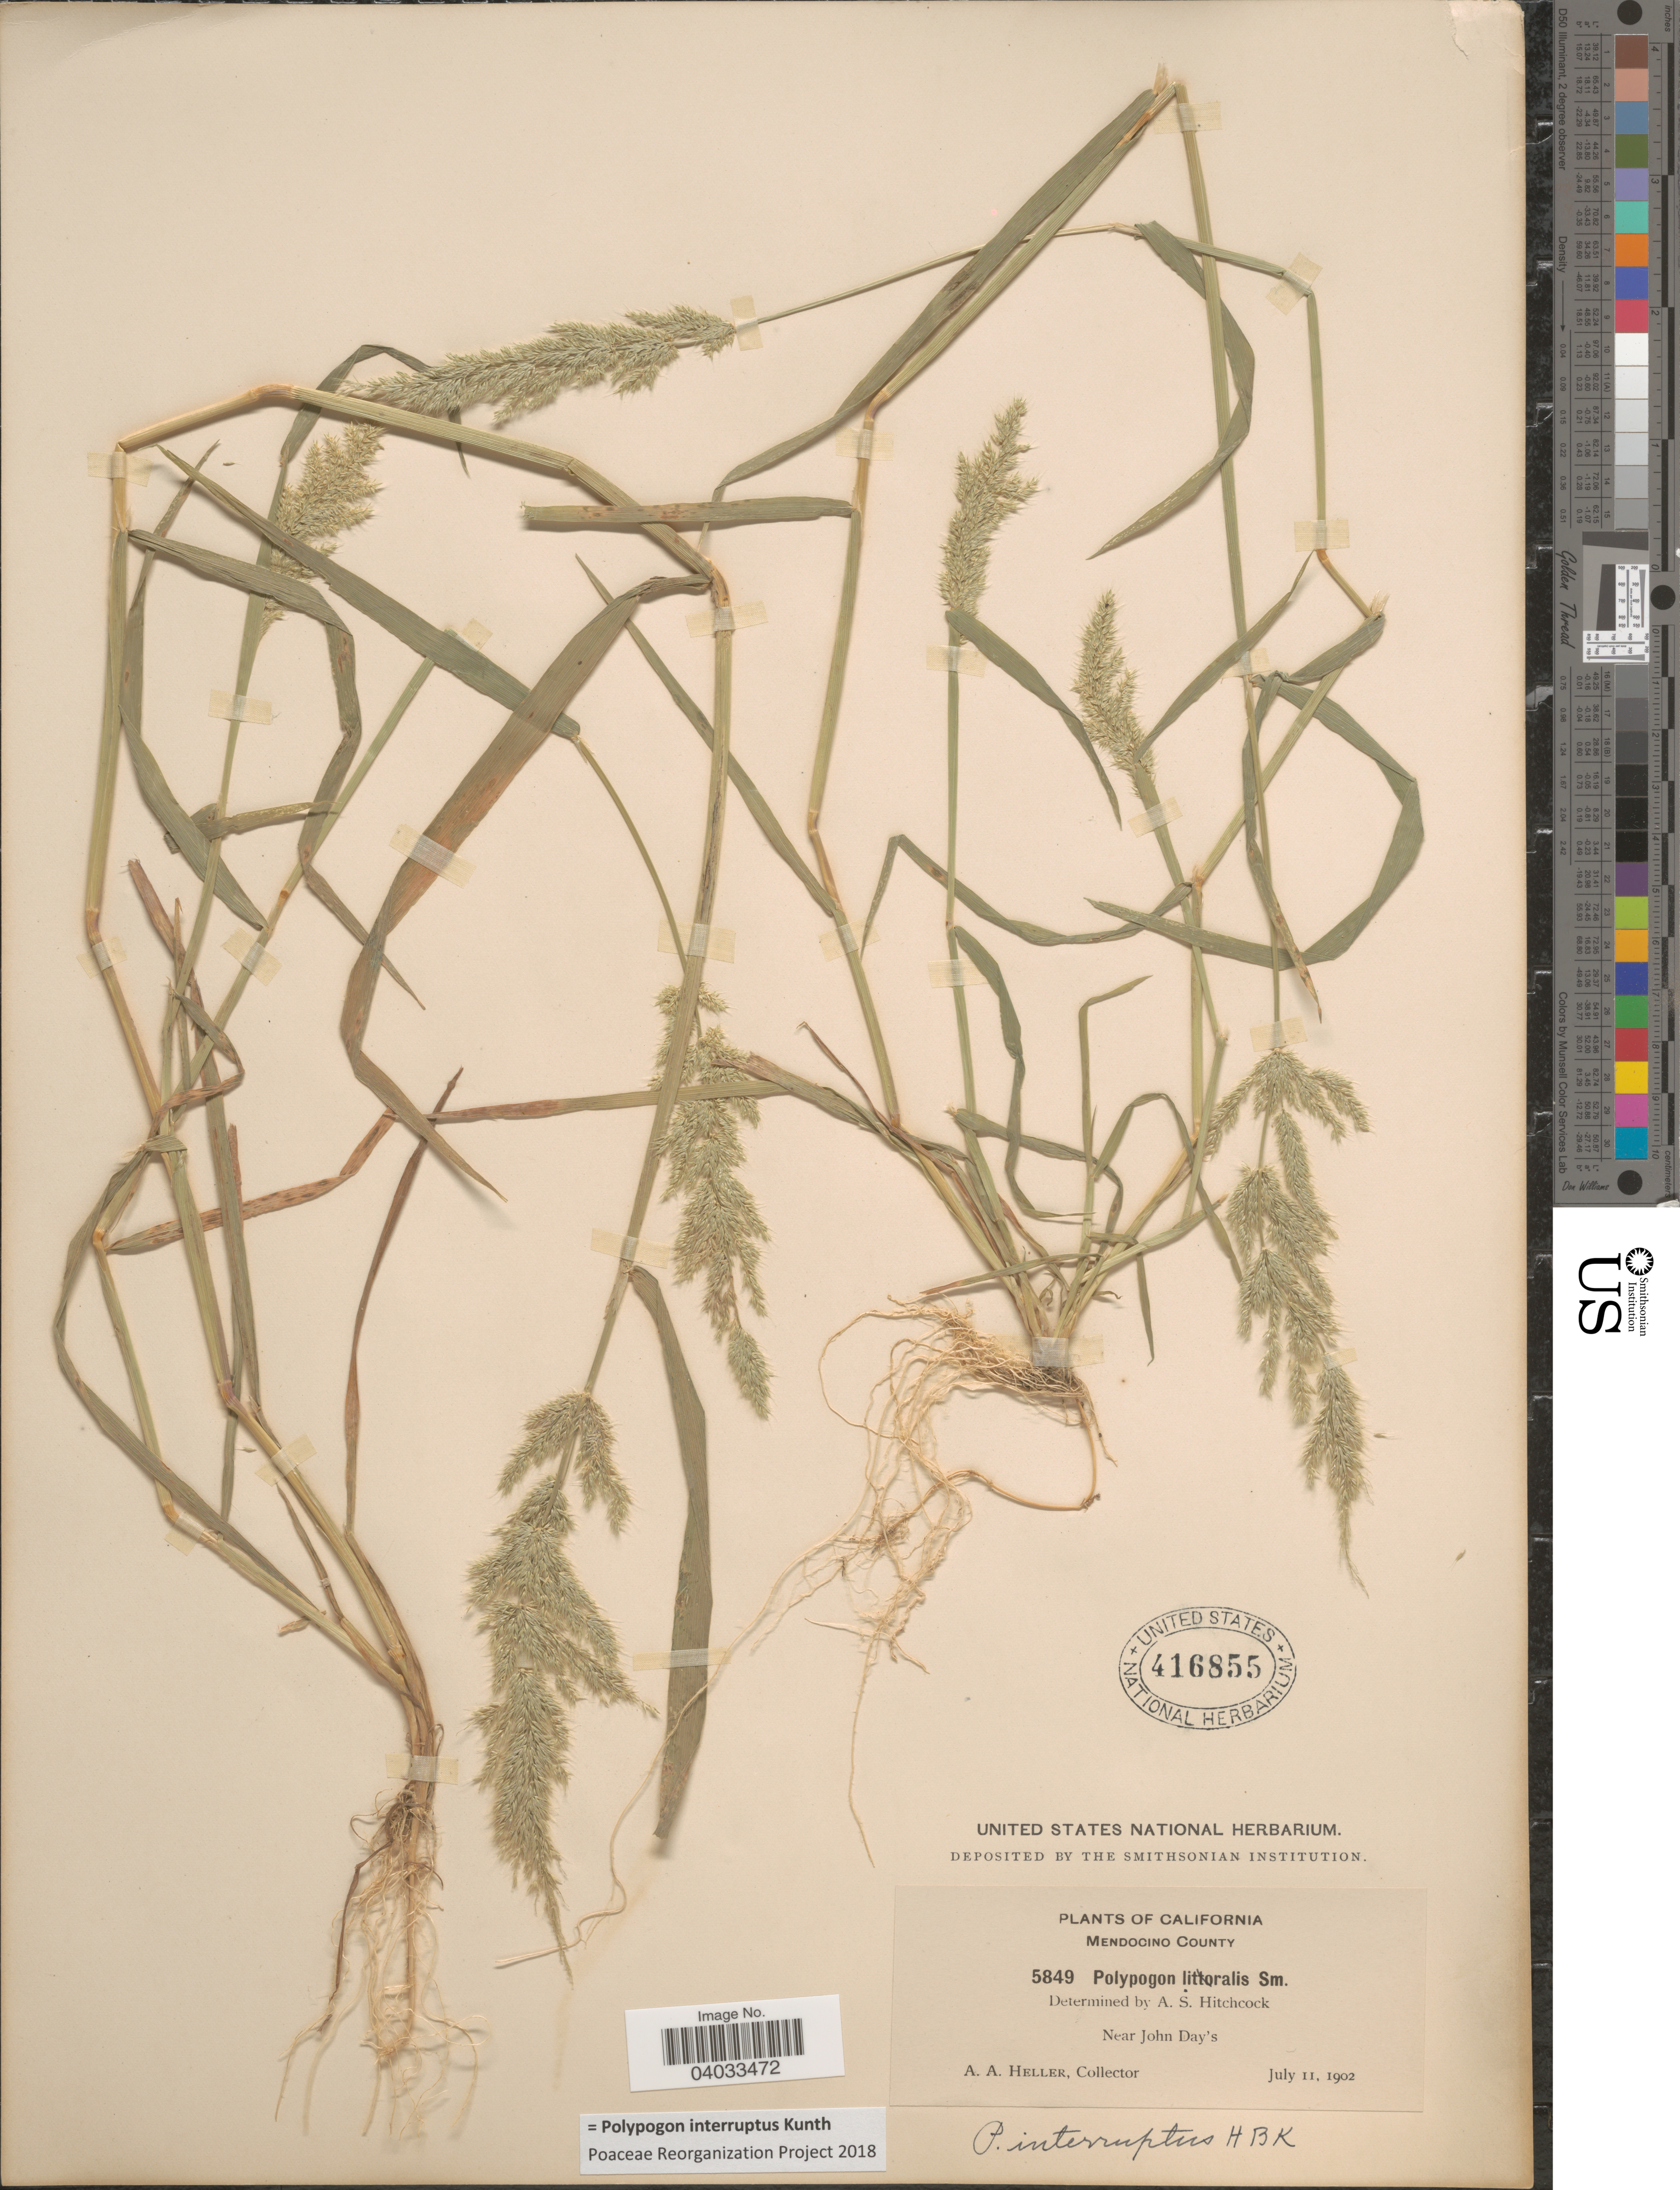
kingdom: Plantae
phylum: Tracheophyta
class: Liliopsida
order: Poales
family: Poaceae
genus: Polypogon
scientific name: Polypogon interruptus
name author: Kunth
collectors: A. A. Heller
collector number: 5849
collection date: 1902-07-11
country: United States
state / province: California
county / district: Mendocino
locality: Mendocino County. Near John Day's.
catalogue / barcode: US 416855